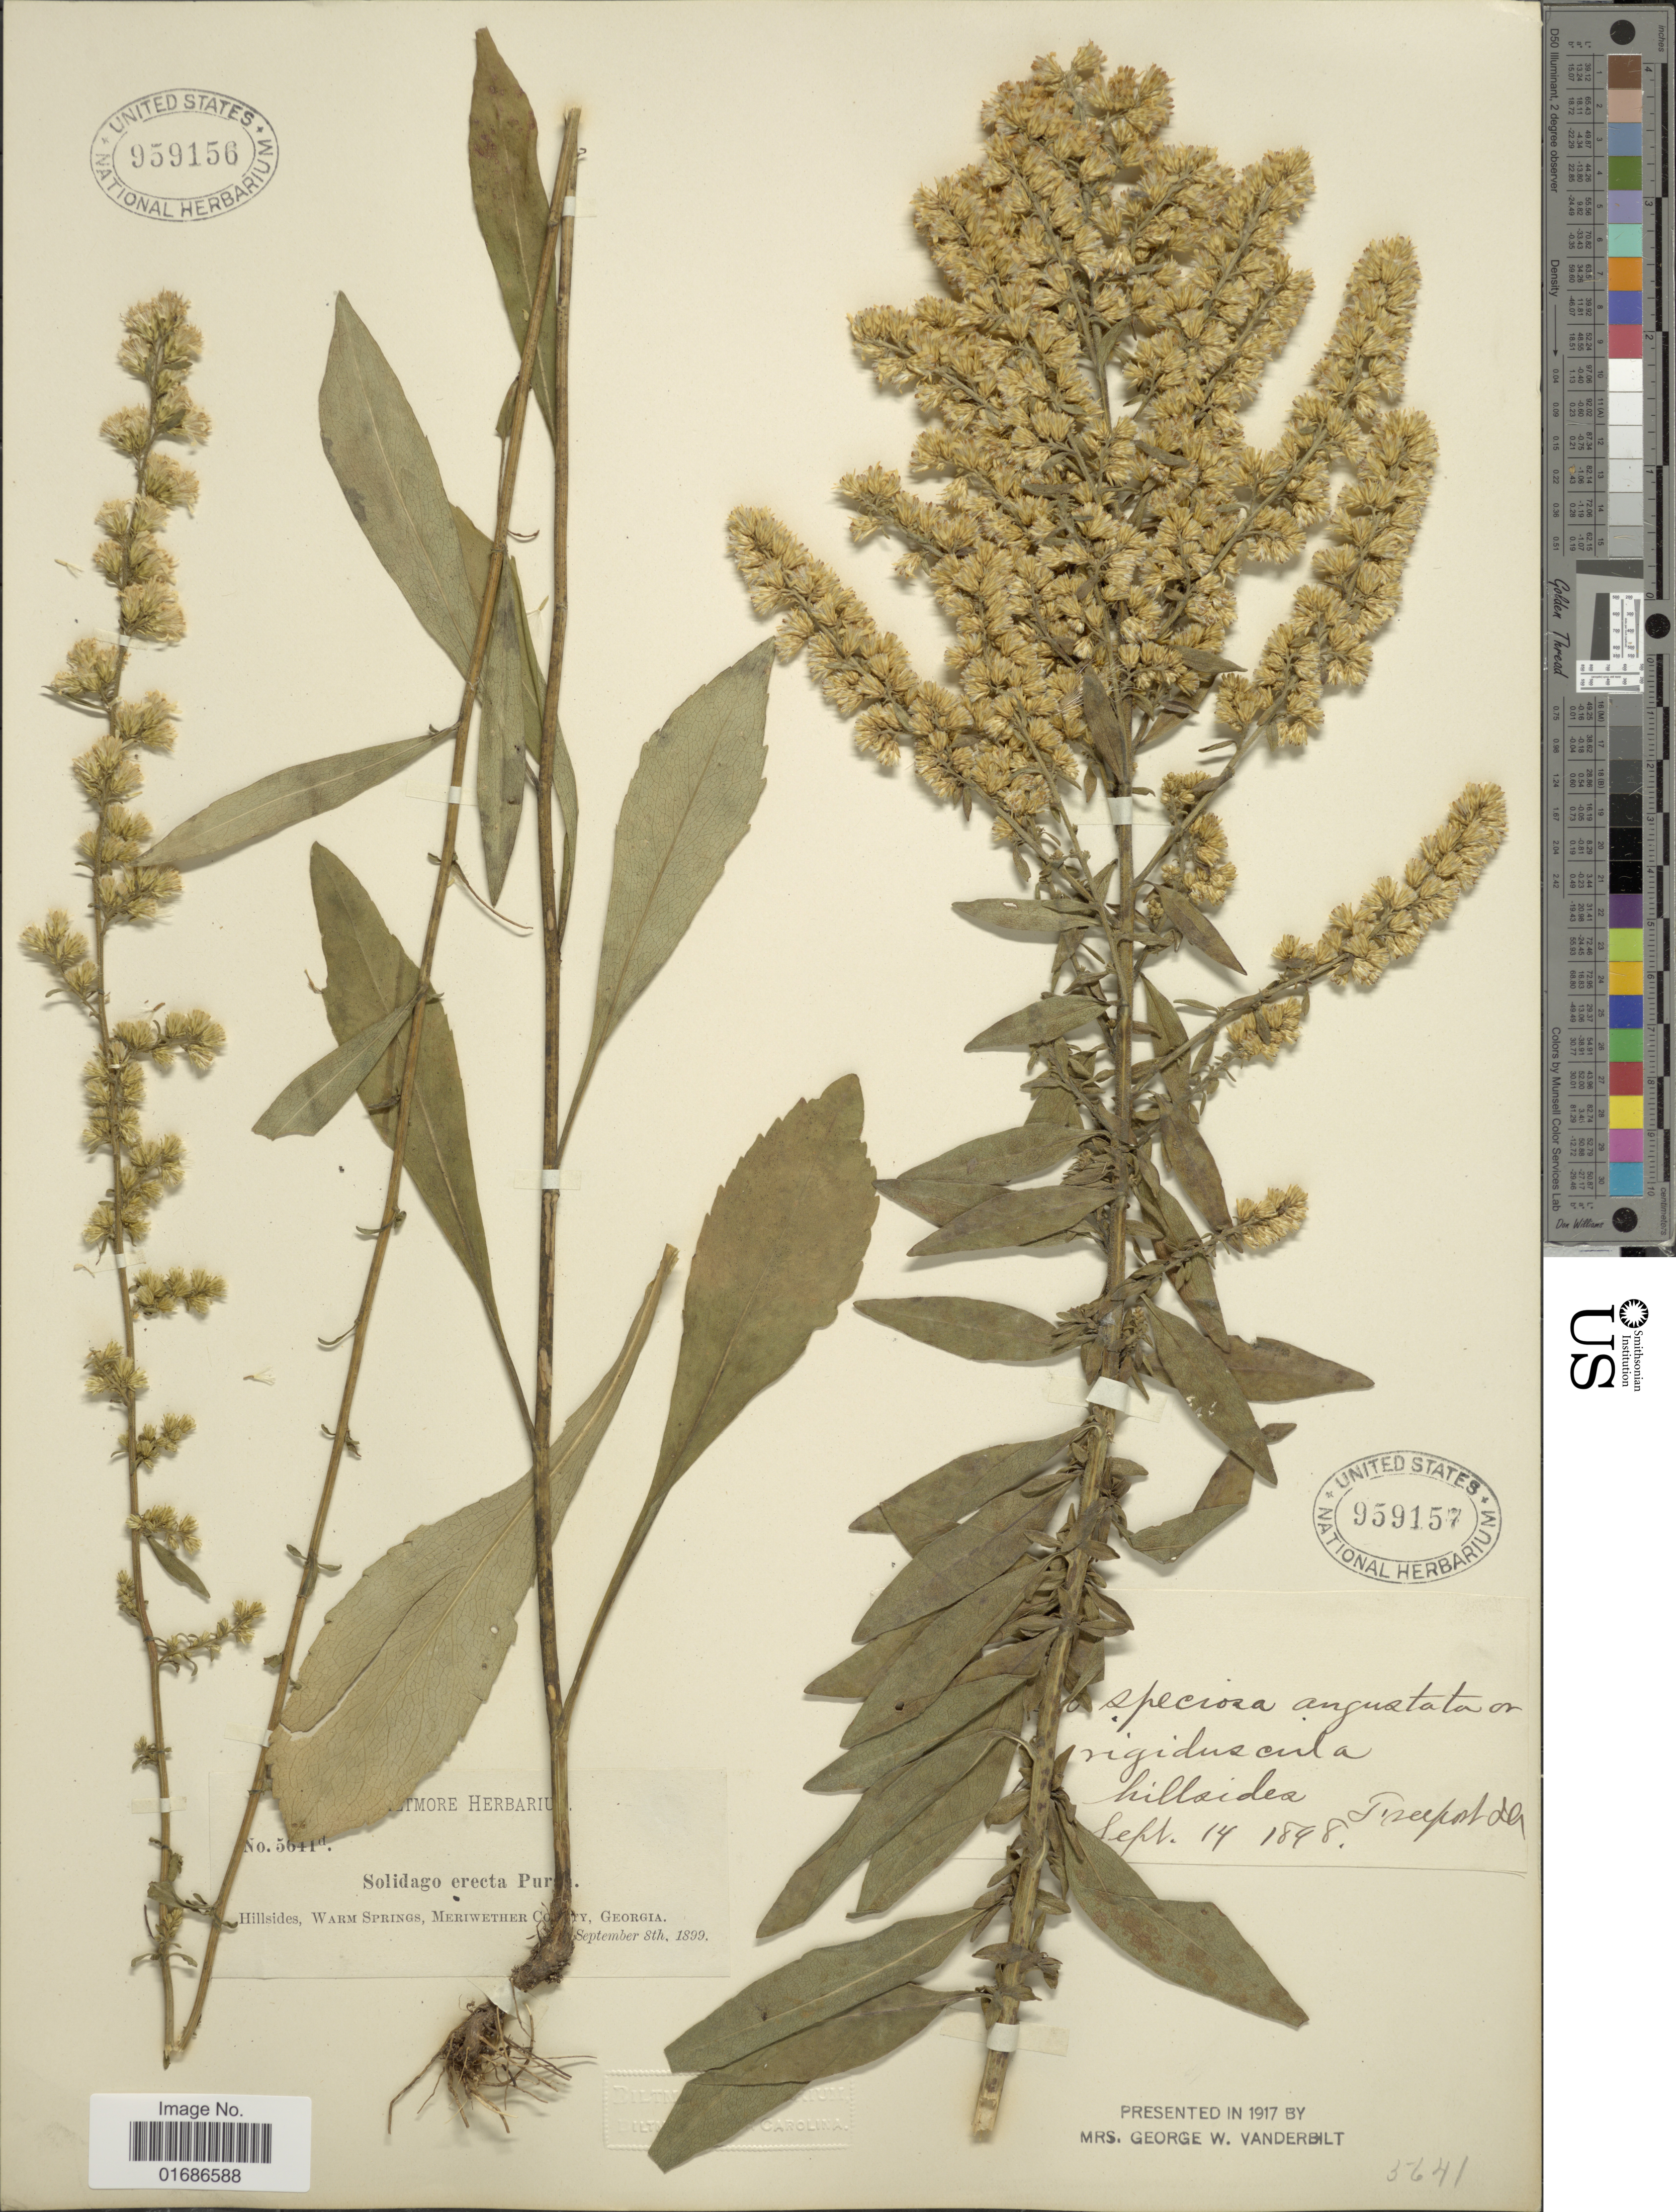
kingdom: Plantae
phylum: Tracheophyta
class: Magnoliopsida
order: Asterales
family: Asteraceae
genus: Solidago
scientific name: Solidago erecta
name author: Pursh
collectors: ex herb. Biltmore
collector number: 5641d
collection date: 1899-09-28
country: United States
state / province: Georgia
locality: Hillsides, Warm Springs, Meriwether County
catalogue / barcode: US 959156-2